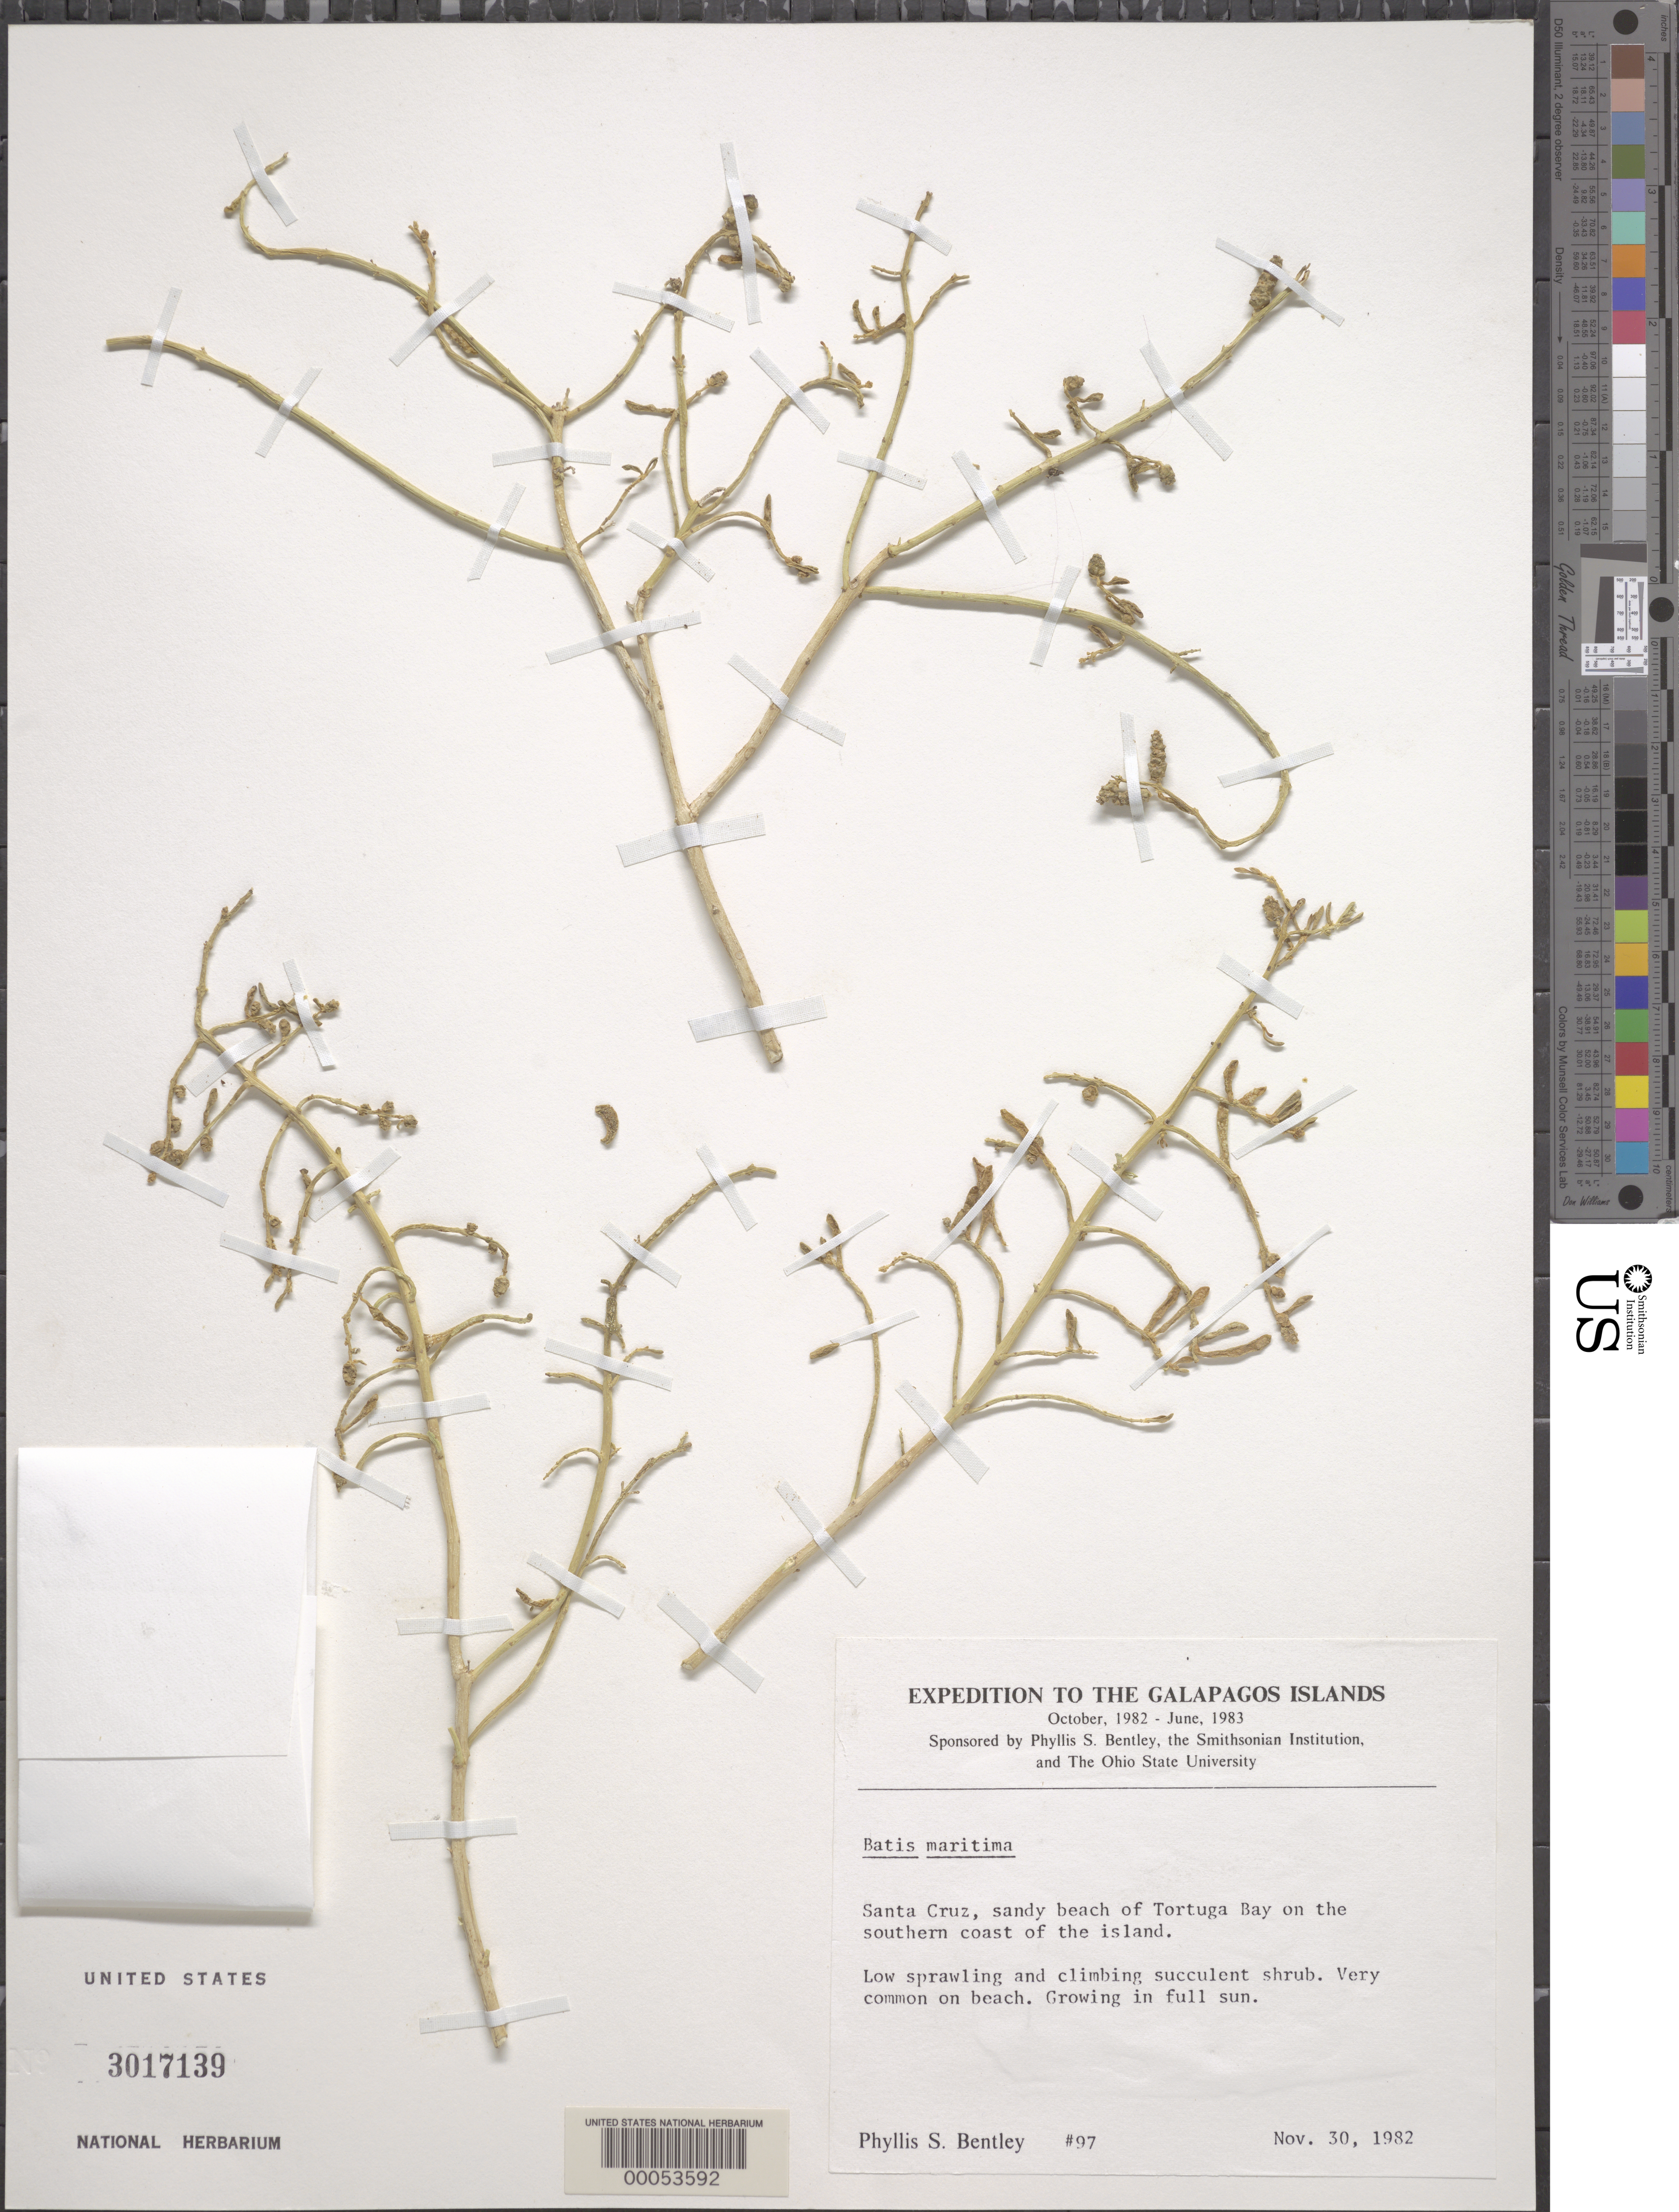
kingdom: Plantae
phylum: Tracheophyta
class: Magnoliopsida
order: Brassicales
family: Bataceae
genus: Batis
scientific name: Batis maritima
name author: L.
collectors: P. S. Bentley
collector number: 97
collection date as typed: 30 Nov 1982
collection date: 1982-11-30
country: Ecuador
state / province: Colón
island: Santa Cruz [Indefatigable, Chaves]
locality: Sandy beach of Tortuga Bay on the southern coast of the Island.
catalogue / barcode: US 3017139